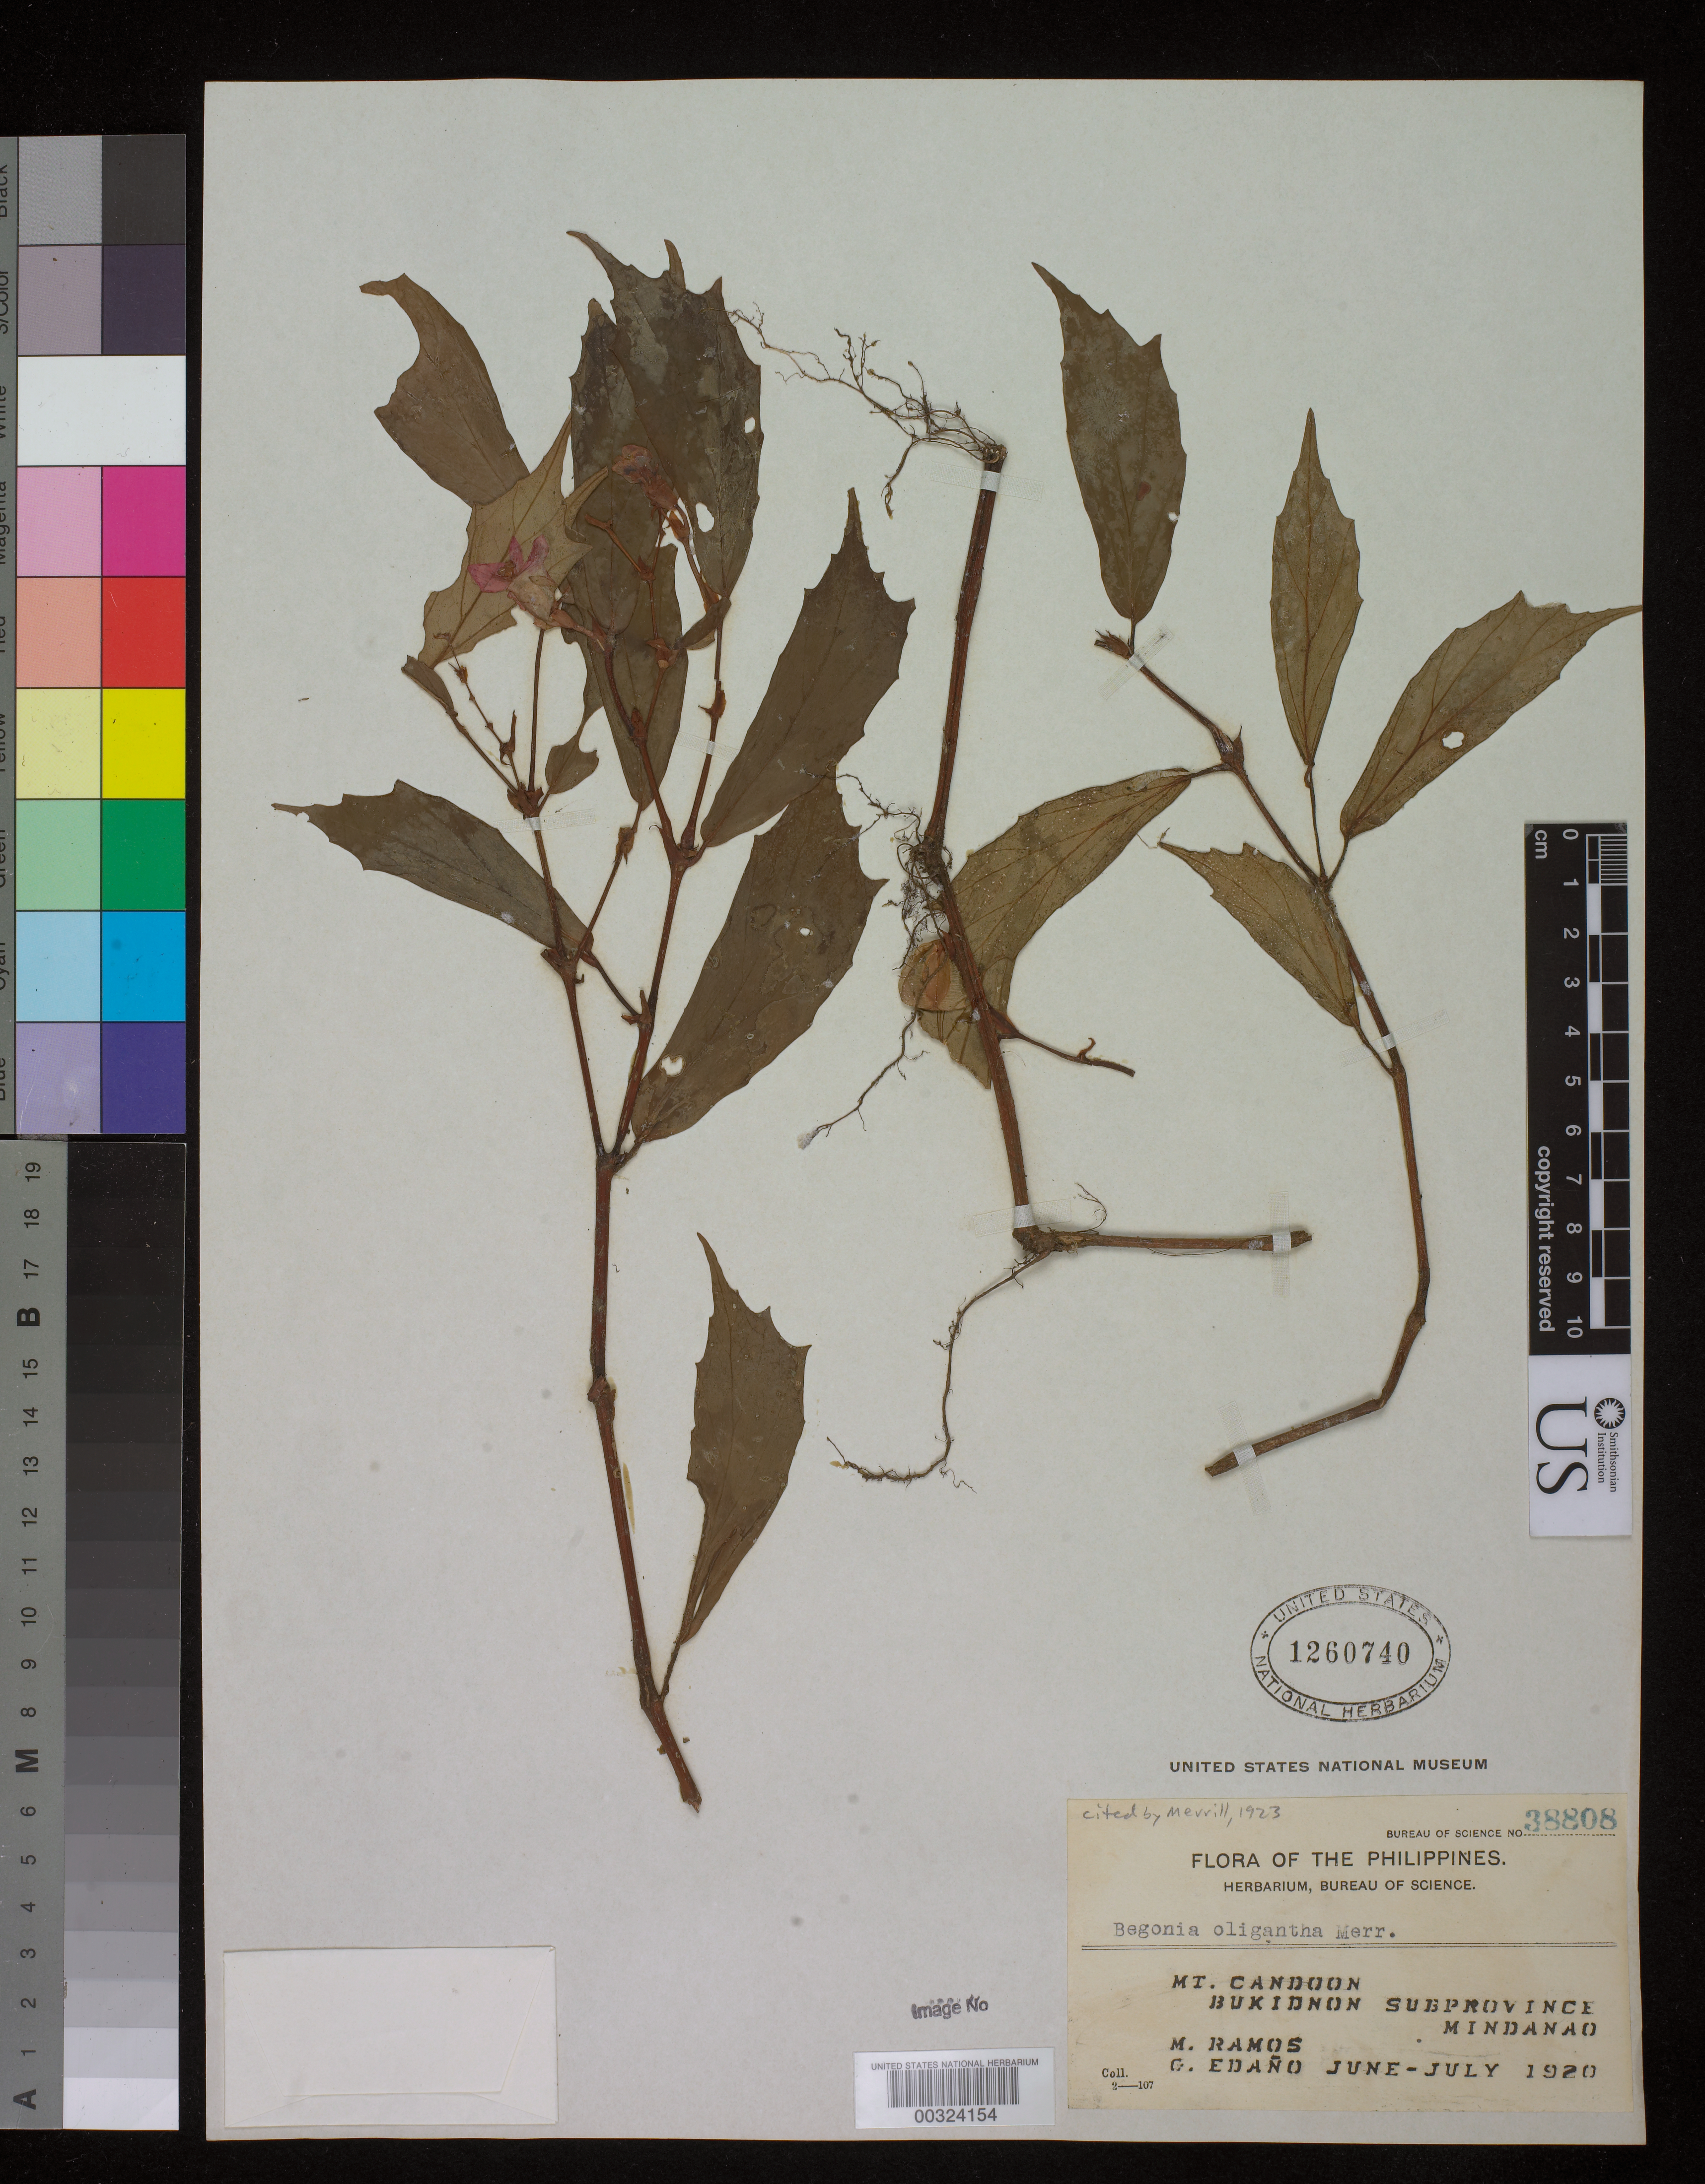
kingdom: Plantae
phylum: Tracheophyta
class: Magnoliopsida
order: Cucurbitales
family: Begoniaceae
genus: Begonia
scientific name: Begonia oligantha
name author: Merr.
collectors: M. Ramos & G. E. Edaño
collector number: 38808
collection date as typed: Jun 1920 to -- Jul 1920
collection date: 1920-06/1920-07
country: Philippines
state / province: Northern Mindanao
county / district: Bukidnon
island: Mindanao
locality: Mt. candoon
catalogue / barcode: US 1260740